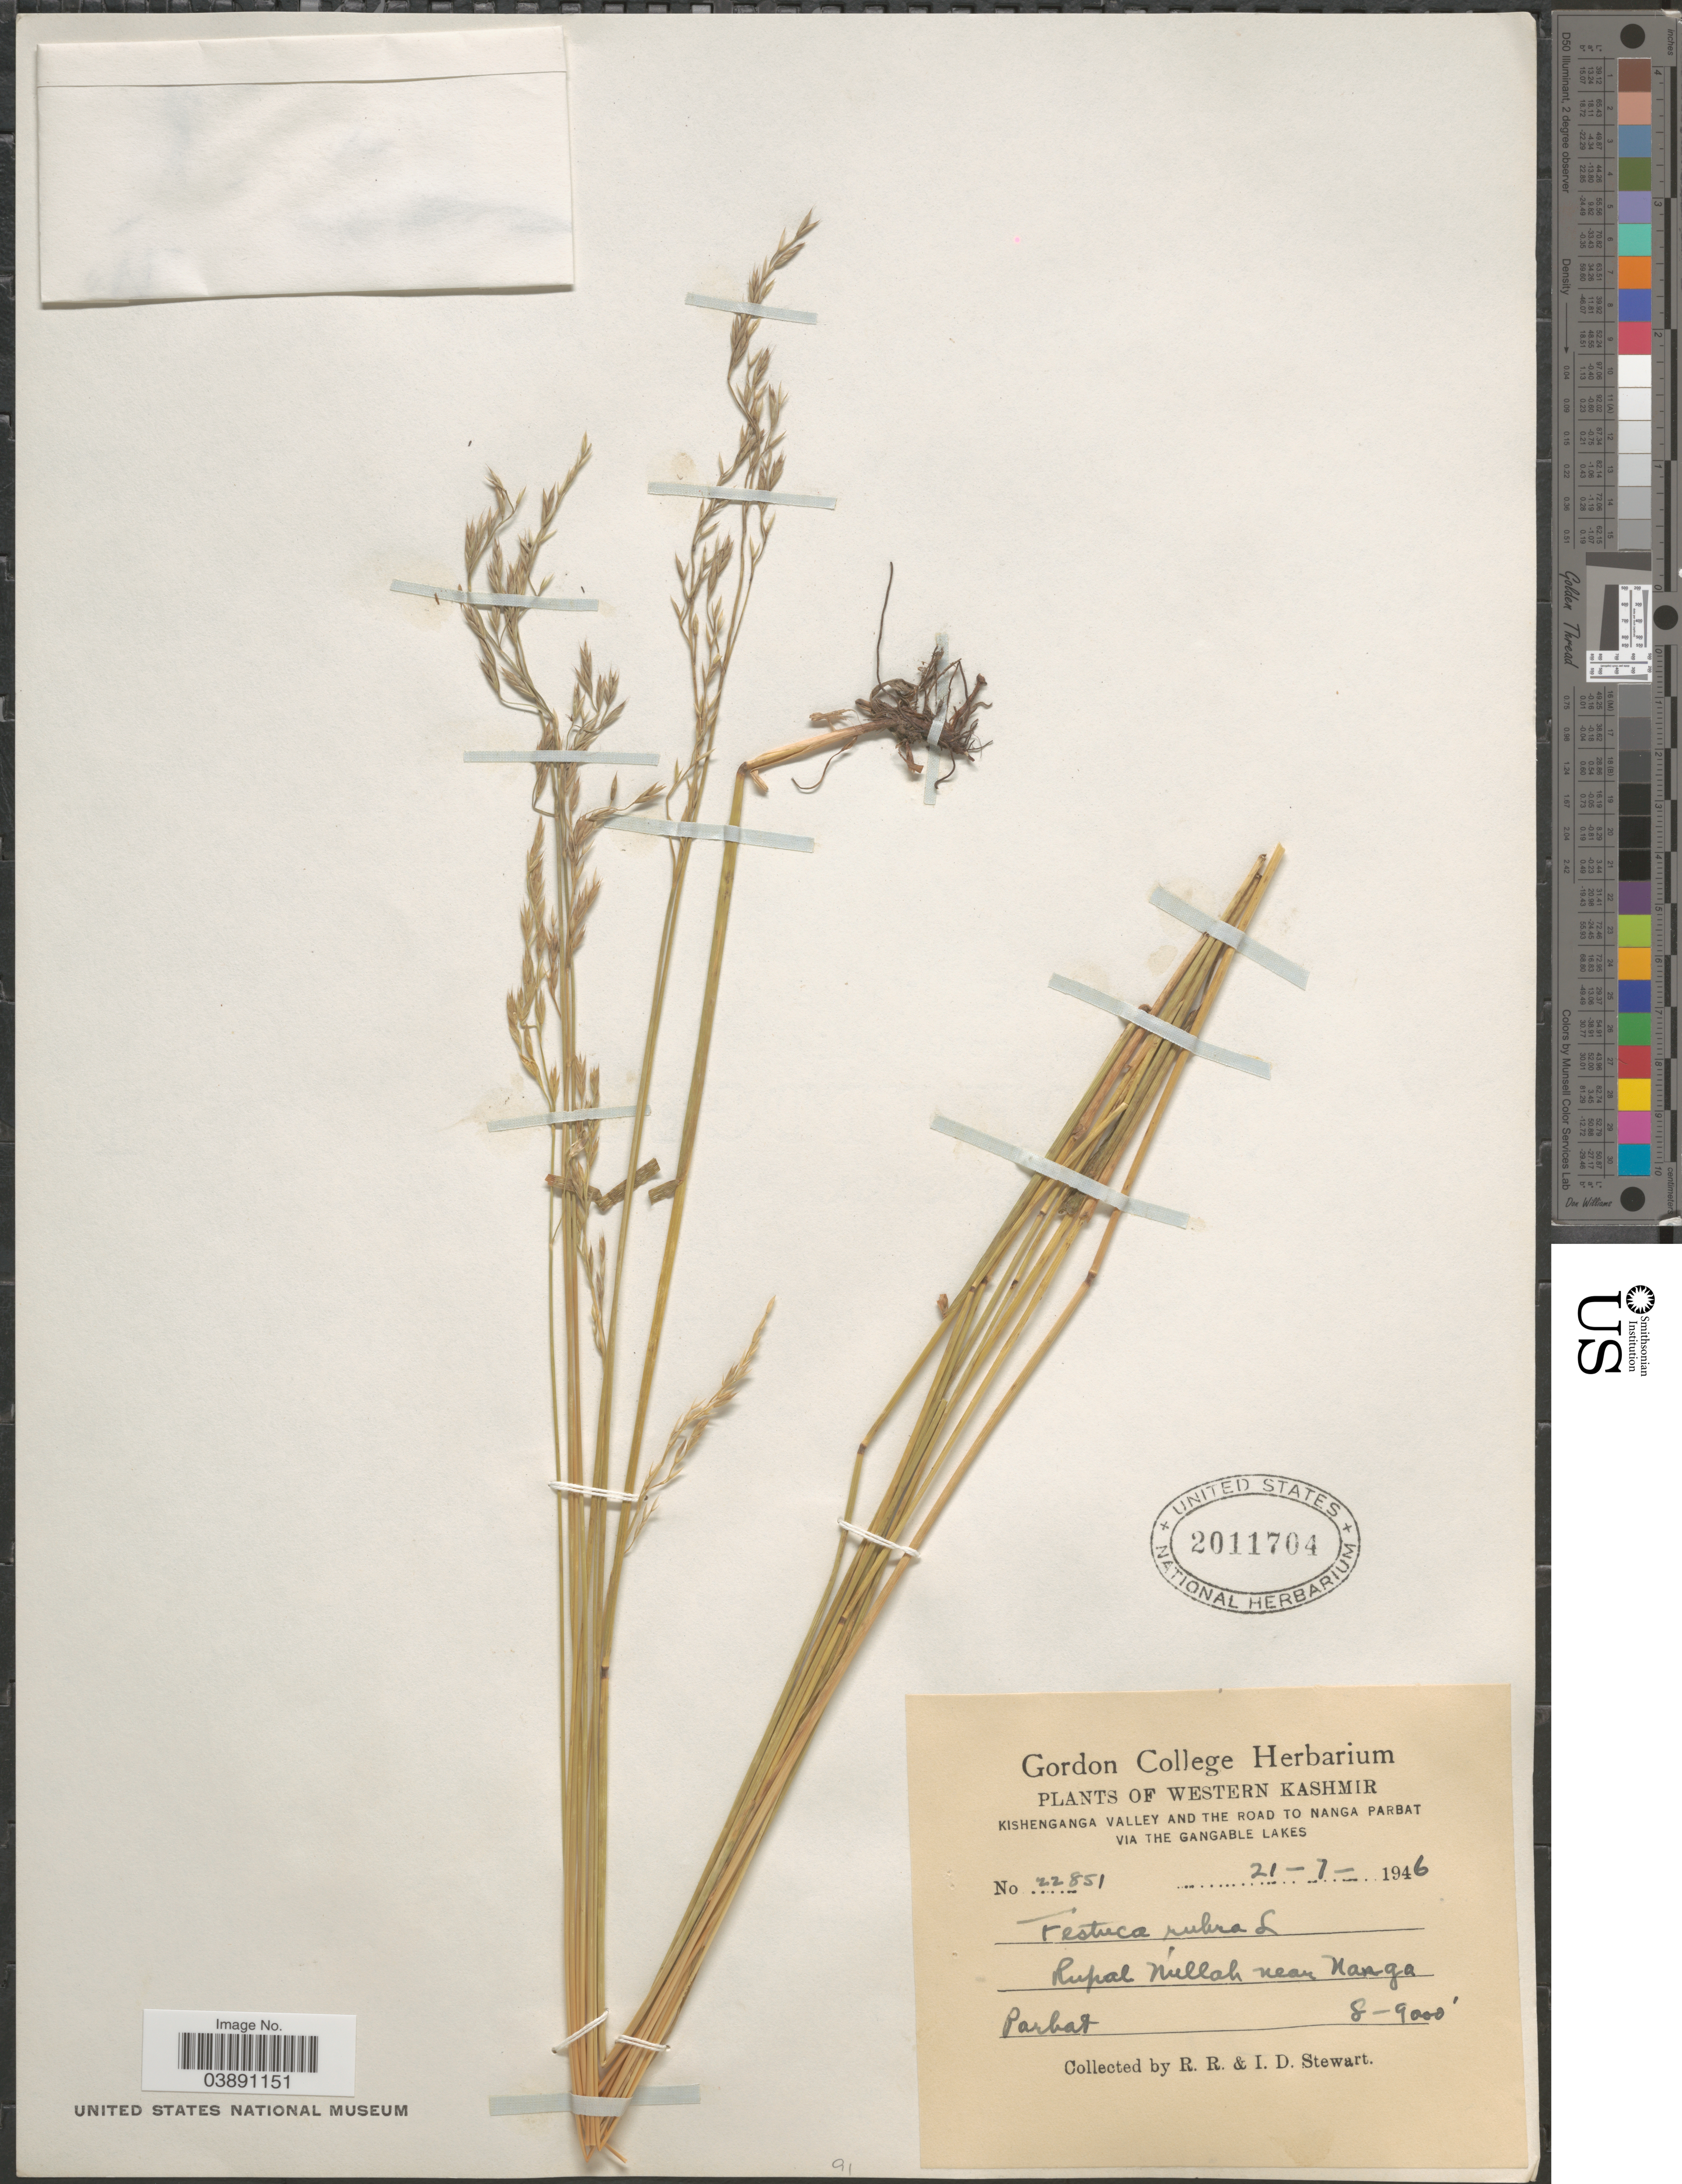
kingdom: Plantae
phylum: Tracheophyta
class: Liliopsida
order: Poales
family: Poaceae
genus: Festuca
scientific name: Festuca rubra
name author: L.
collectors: R. Stewart & I. Stewart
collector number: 22851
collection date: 1946-07-21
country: India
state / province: Jammu and Kashmir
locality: Western Kashmir. Kishenganga valley and the road to Nanga Parbat via the Gangable Lakes. Rupal Nullah near Nanga. Parbat.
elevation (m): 2438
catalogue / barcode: US 2011704